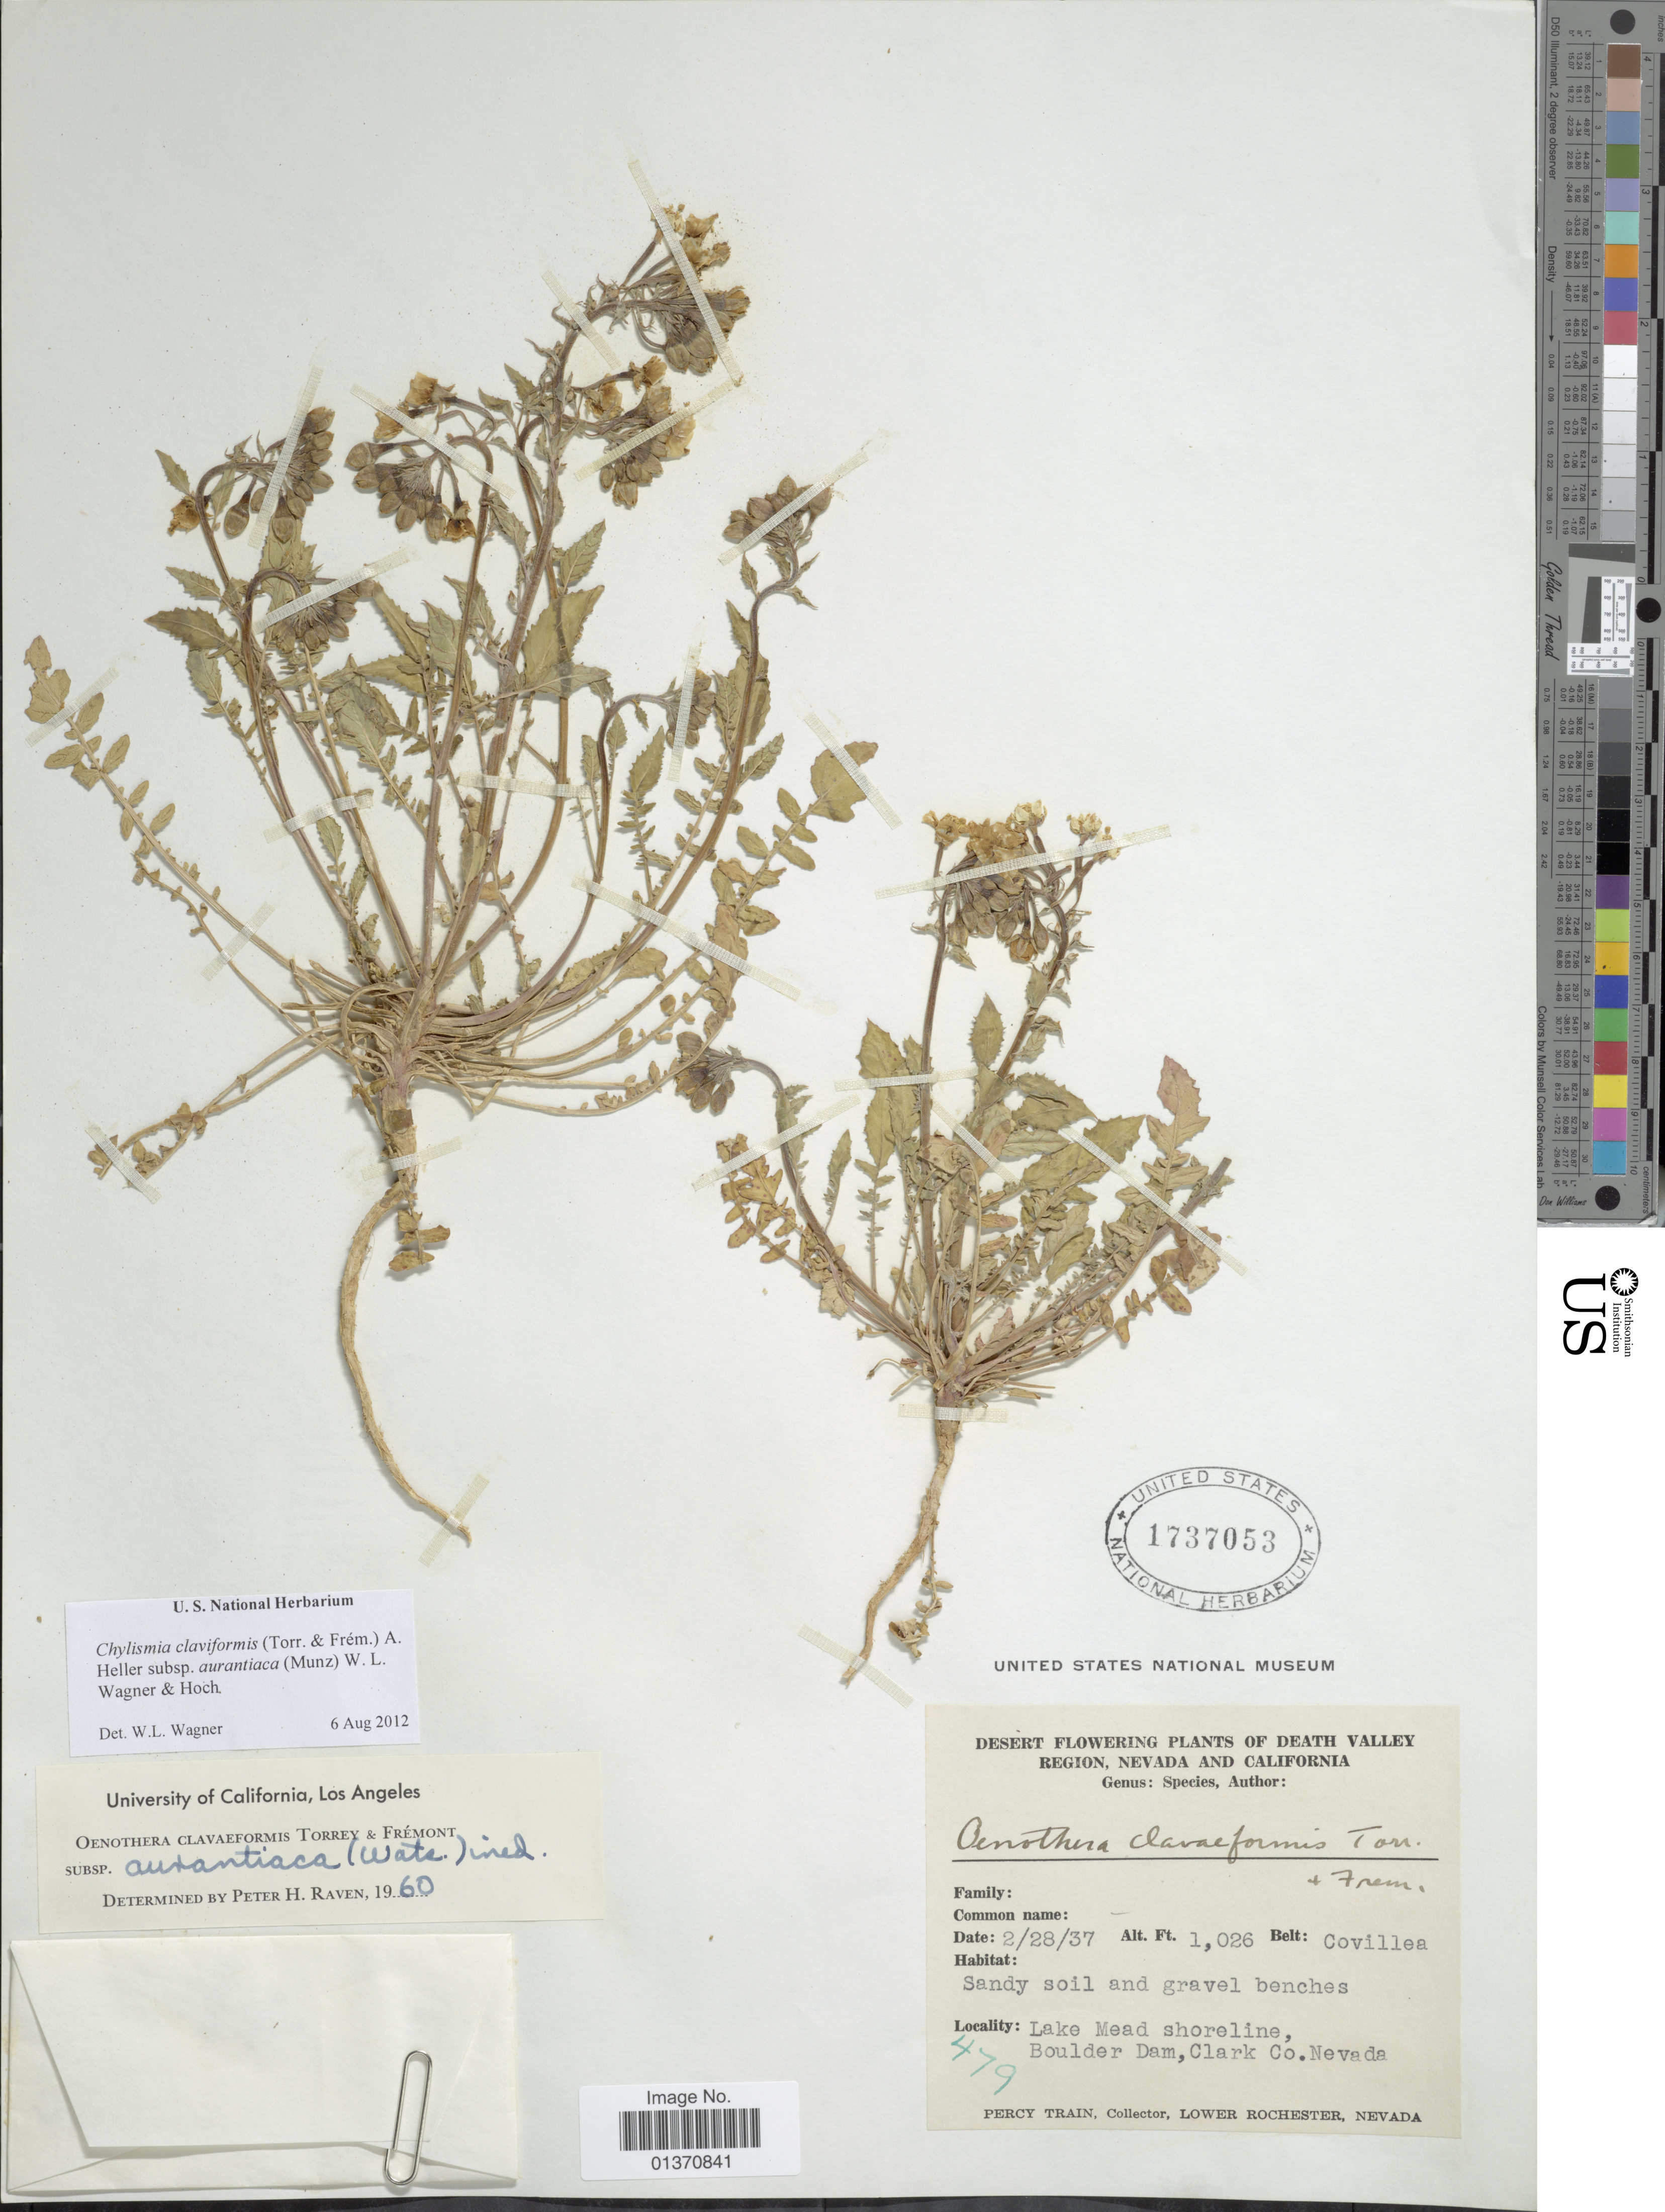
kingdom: Plantae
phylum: Tracheophyta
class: Magnoliopsida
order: Myrtales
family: Onagraceae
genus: Chylismia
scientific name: Chylismia claviformis subsp. aurantiaca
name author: (Munz) W.L. Wagner & Hoch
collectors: P. Train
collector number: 479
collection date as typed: Transcribed d/m/y: 28/2/37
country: United States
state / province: Nevada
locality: Desert Flowering Plants of Death Valley Region, Nevada and California, Belt: Covillea, Lake Mead shoreline, Boulder Dam, Clark Co.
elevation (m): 313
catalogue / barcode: US 1737053